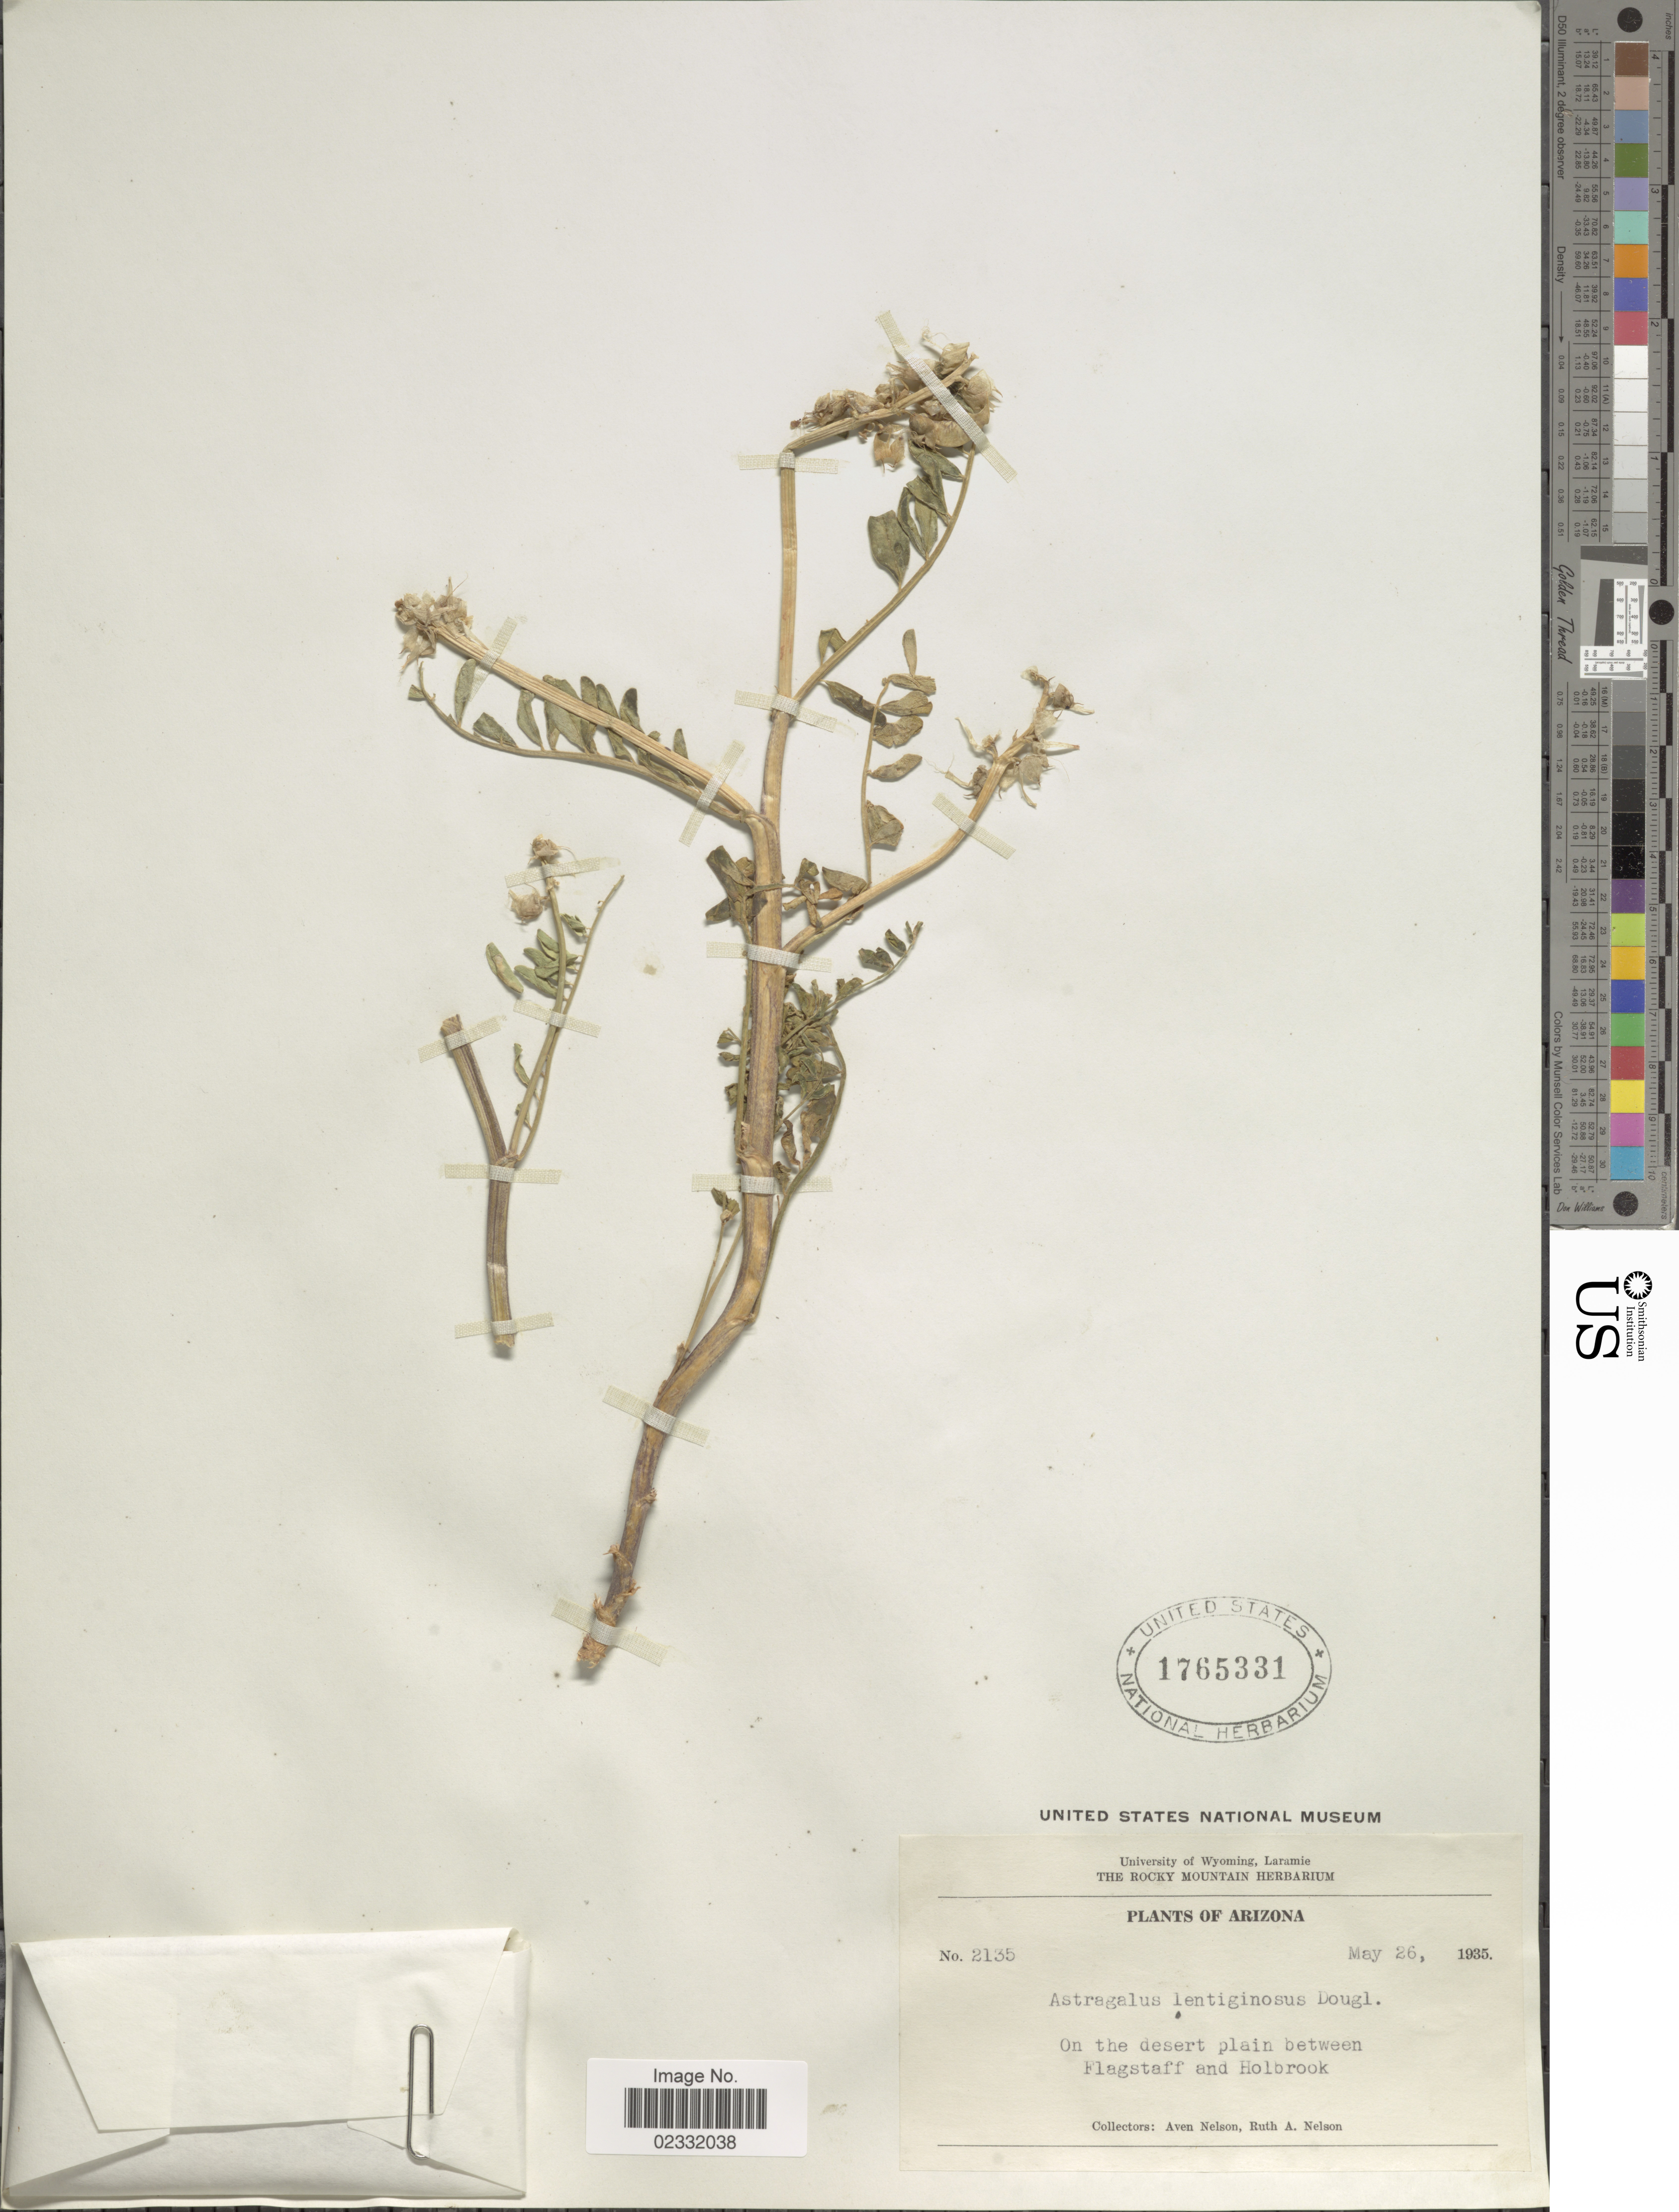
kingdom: Plantae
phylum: Tracheophyta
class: Magnoliopsida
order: Fabales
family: Fabaceae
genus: Astragalus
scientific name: Astragalus lentiginosus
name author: Douglas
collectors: A. Nelson & R. A. Nelson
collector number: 2135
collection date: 1935-05-26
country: United States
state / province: Arizona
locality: On the desert plain between Flagstaff and Holbrook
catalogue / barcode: US 1765331